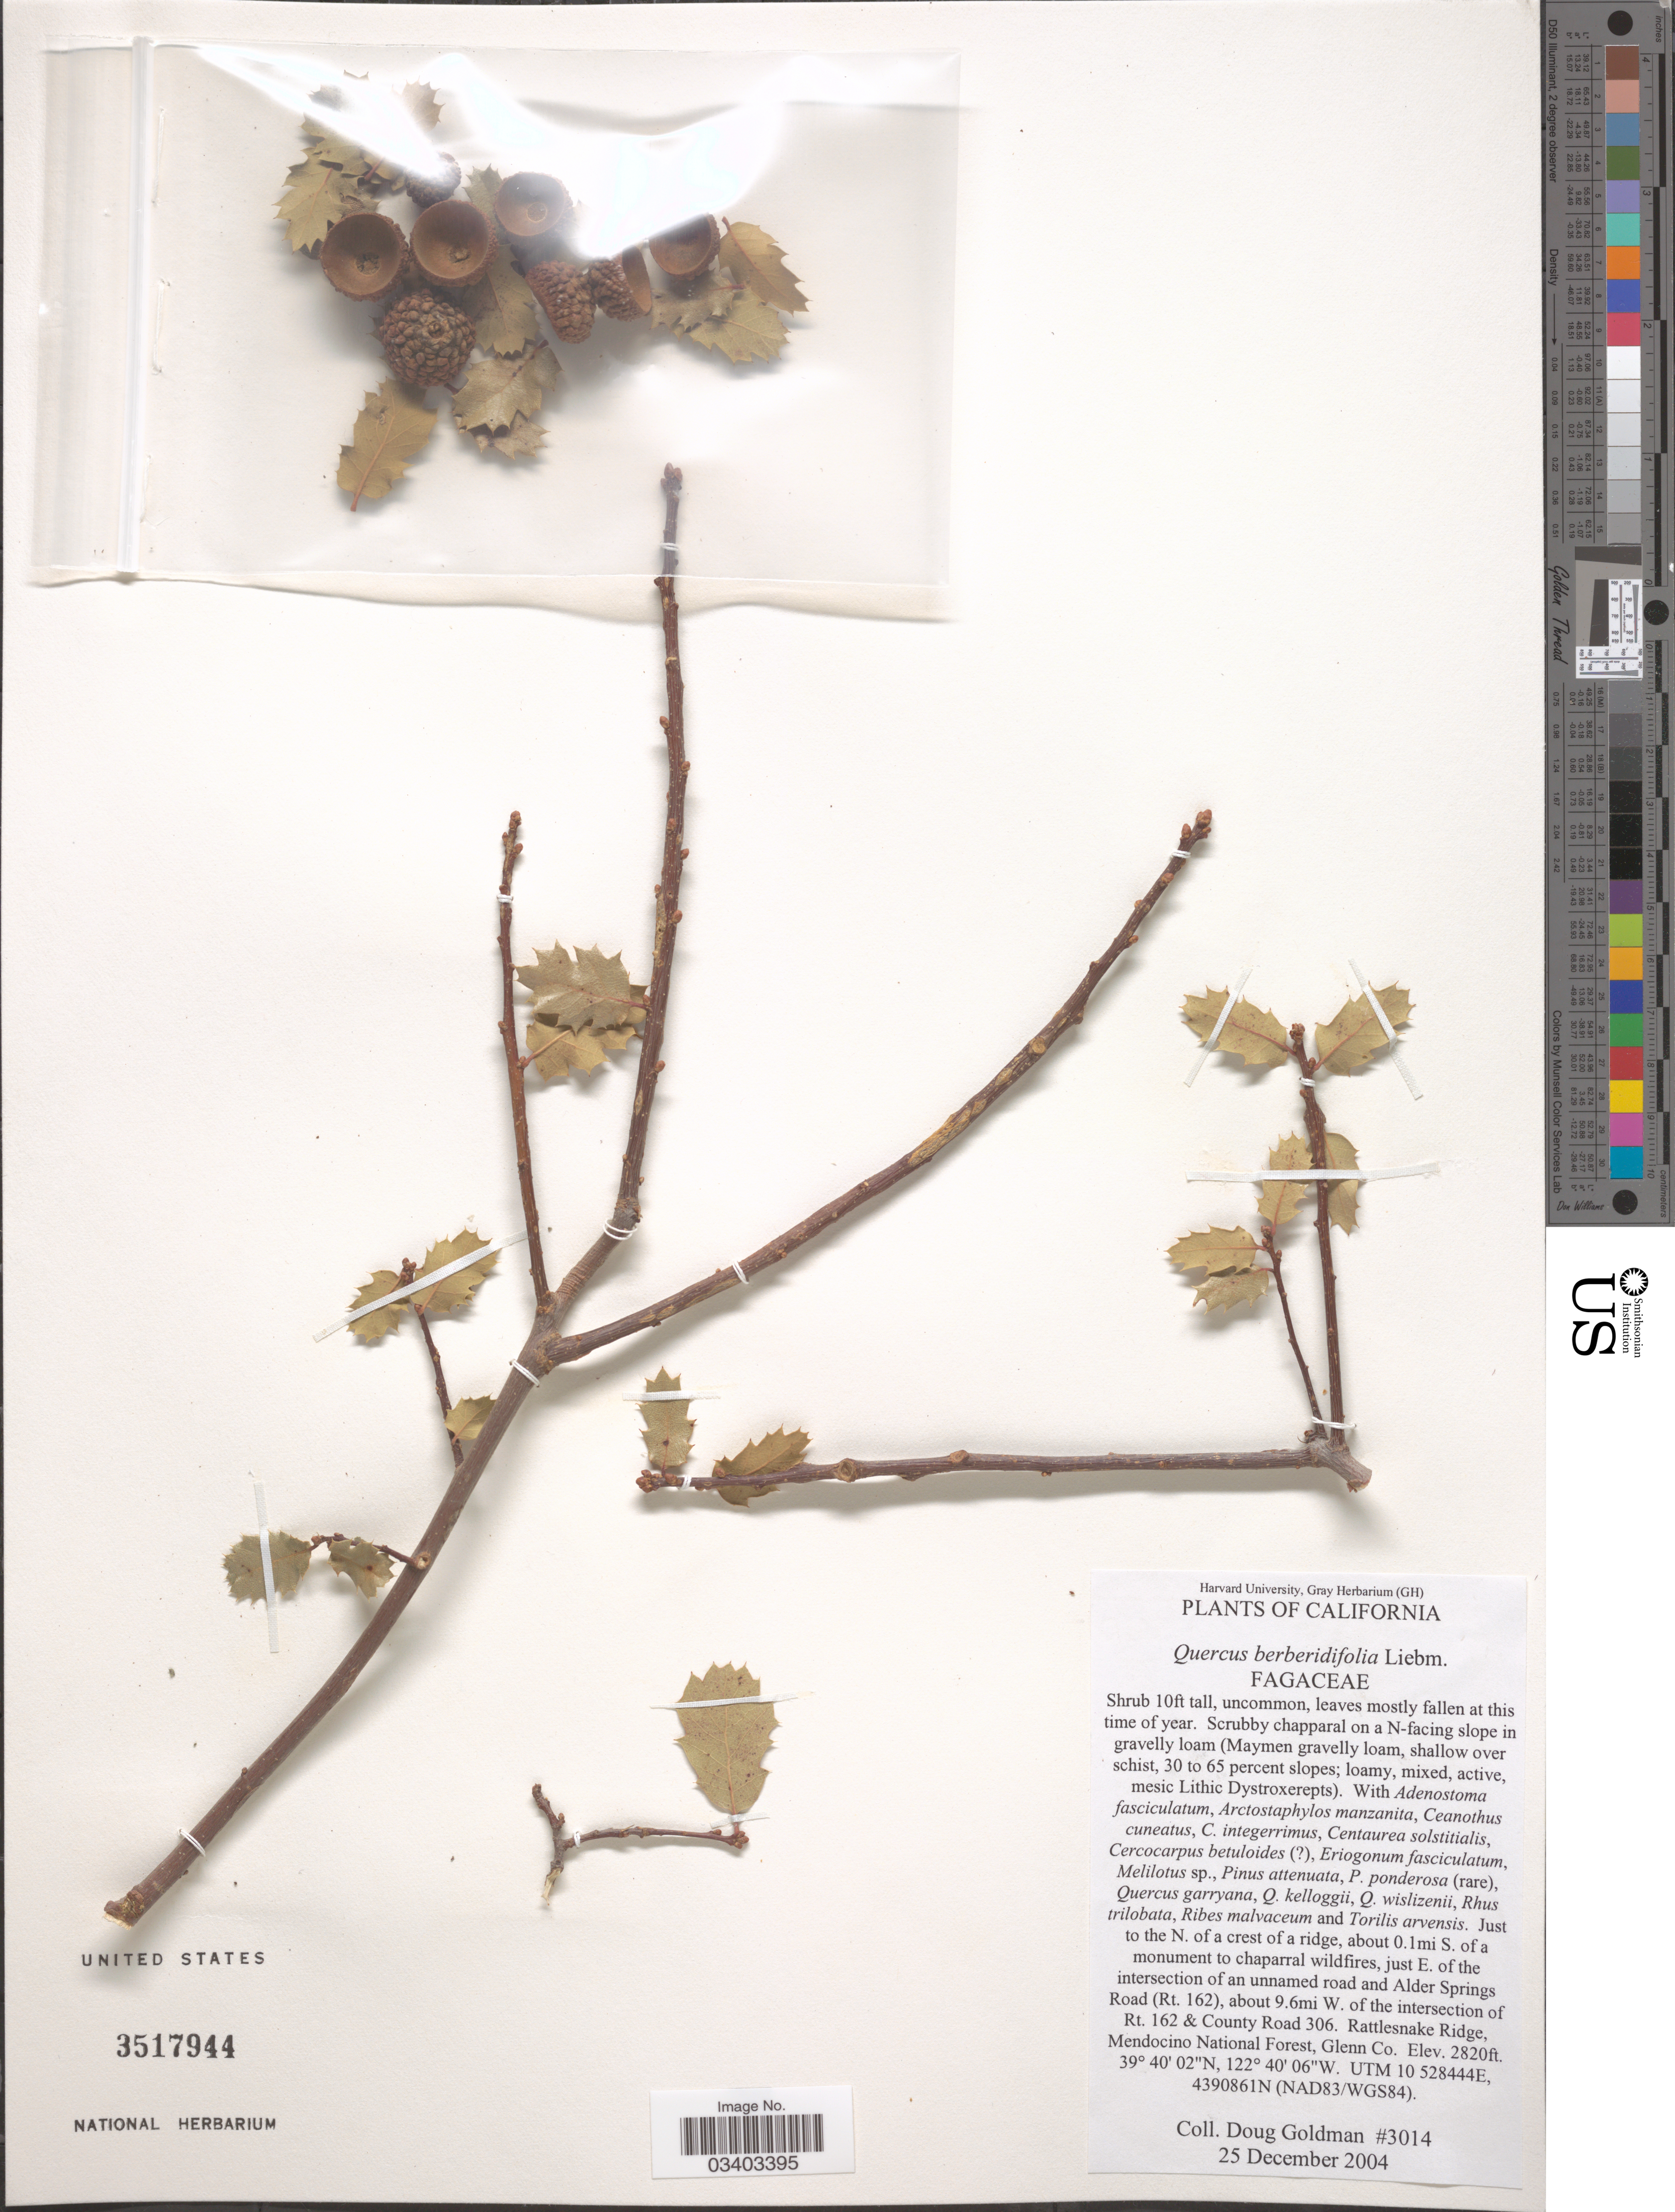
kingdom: Plantae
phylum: Tracheophyta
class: Magnoliopsida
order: Fagales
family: Fagaceae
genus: Quercus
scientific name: Quercus berberidifolia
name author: Liebm.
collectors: D. Goldman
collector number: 3014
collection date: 2004-12-25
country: United States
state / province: California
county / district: Glenn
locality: Just to the N. of a crest of a ridge, about 0.1 mi S. of a monument to chaparral wildfires, just E. of the intersection of an unnamed road and Alder Springs Road (Rt. 162), about 9.6mi W. of the intersection of Rt. 162 & County Road 306. Rattlesnake Ridge, Mendocino National Forest, Glenn Co.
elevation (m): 860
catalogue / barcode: US 3517944